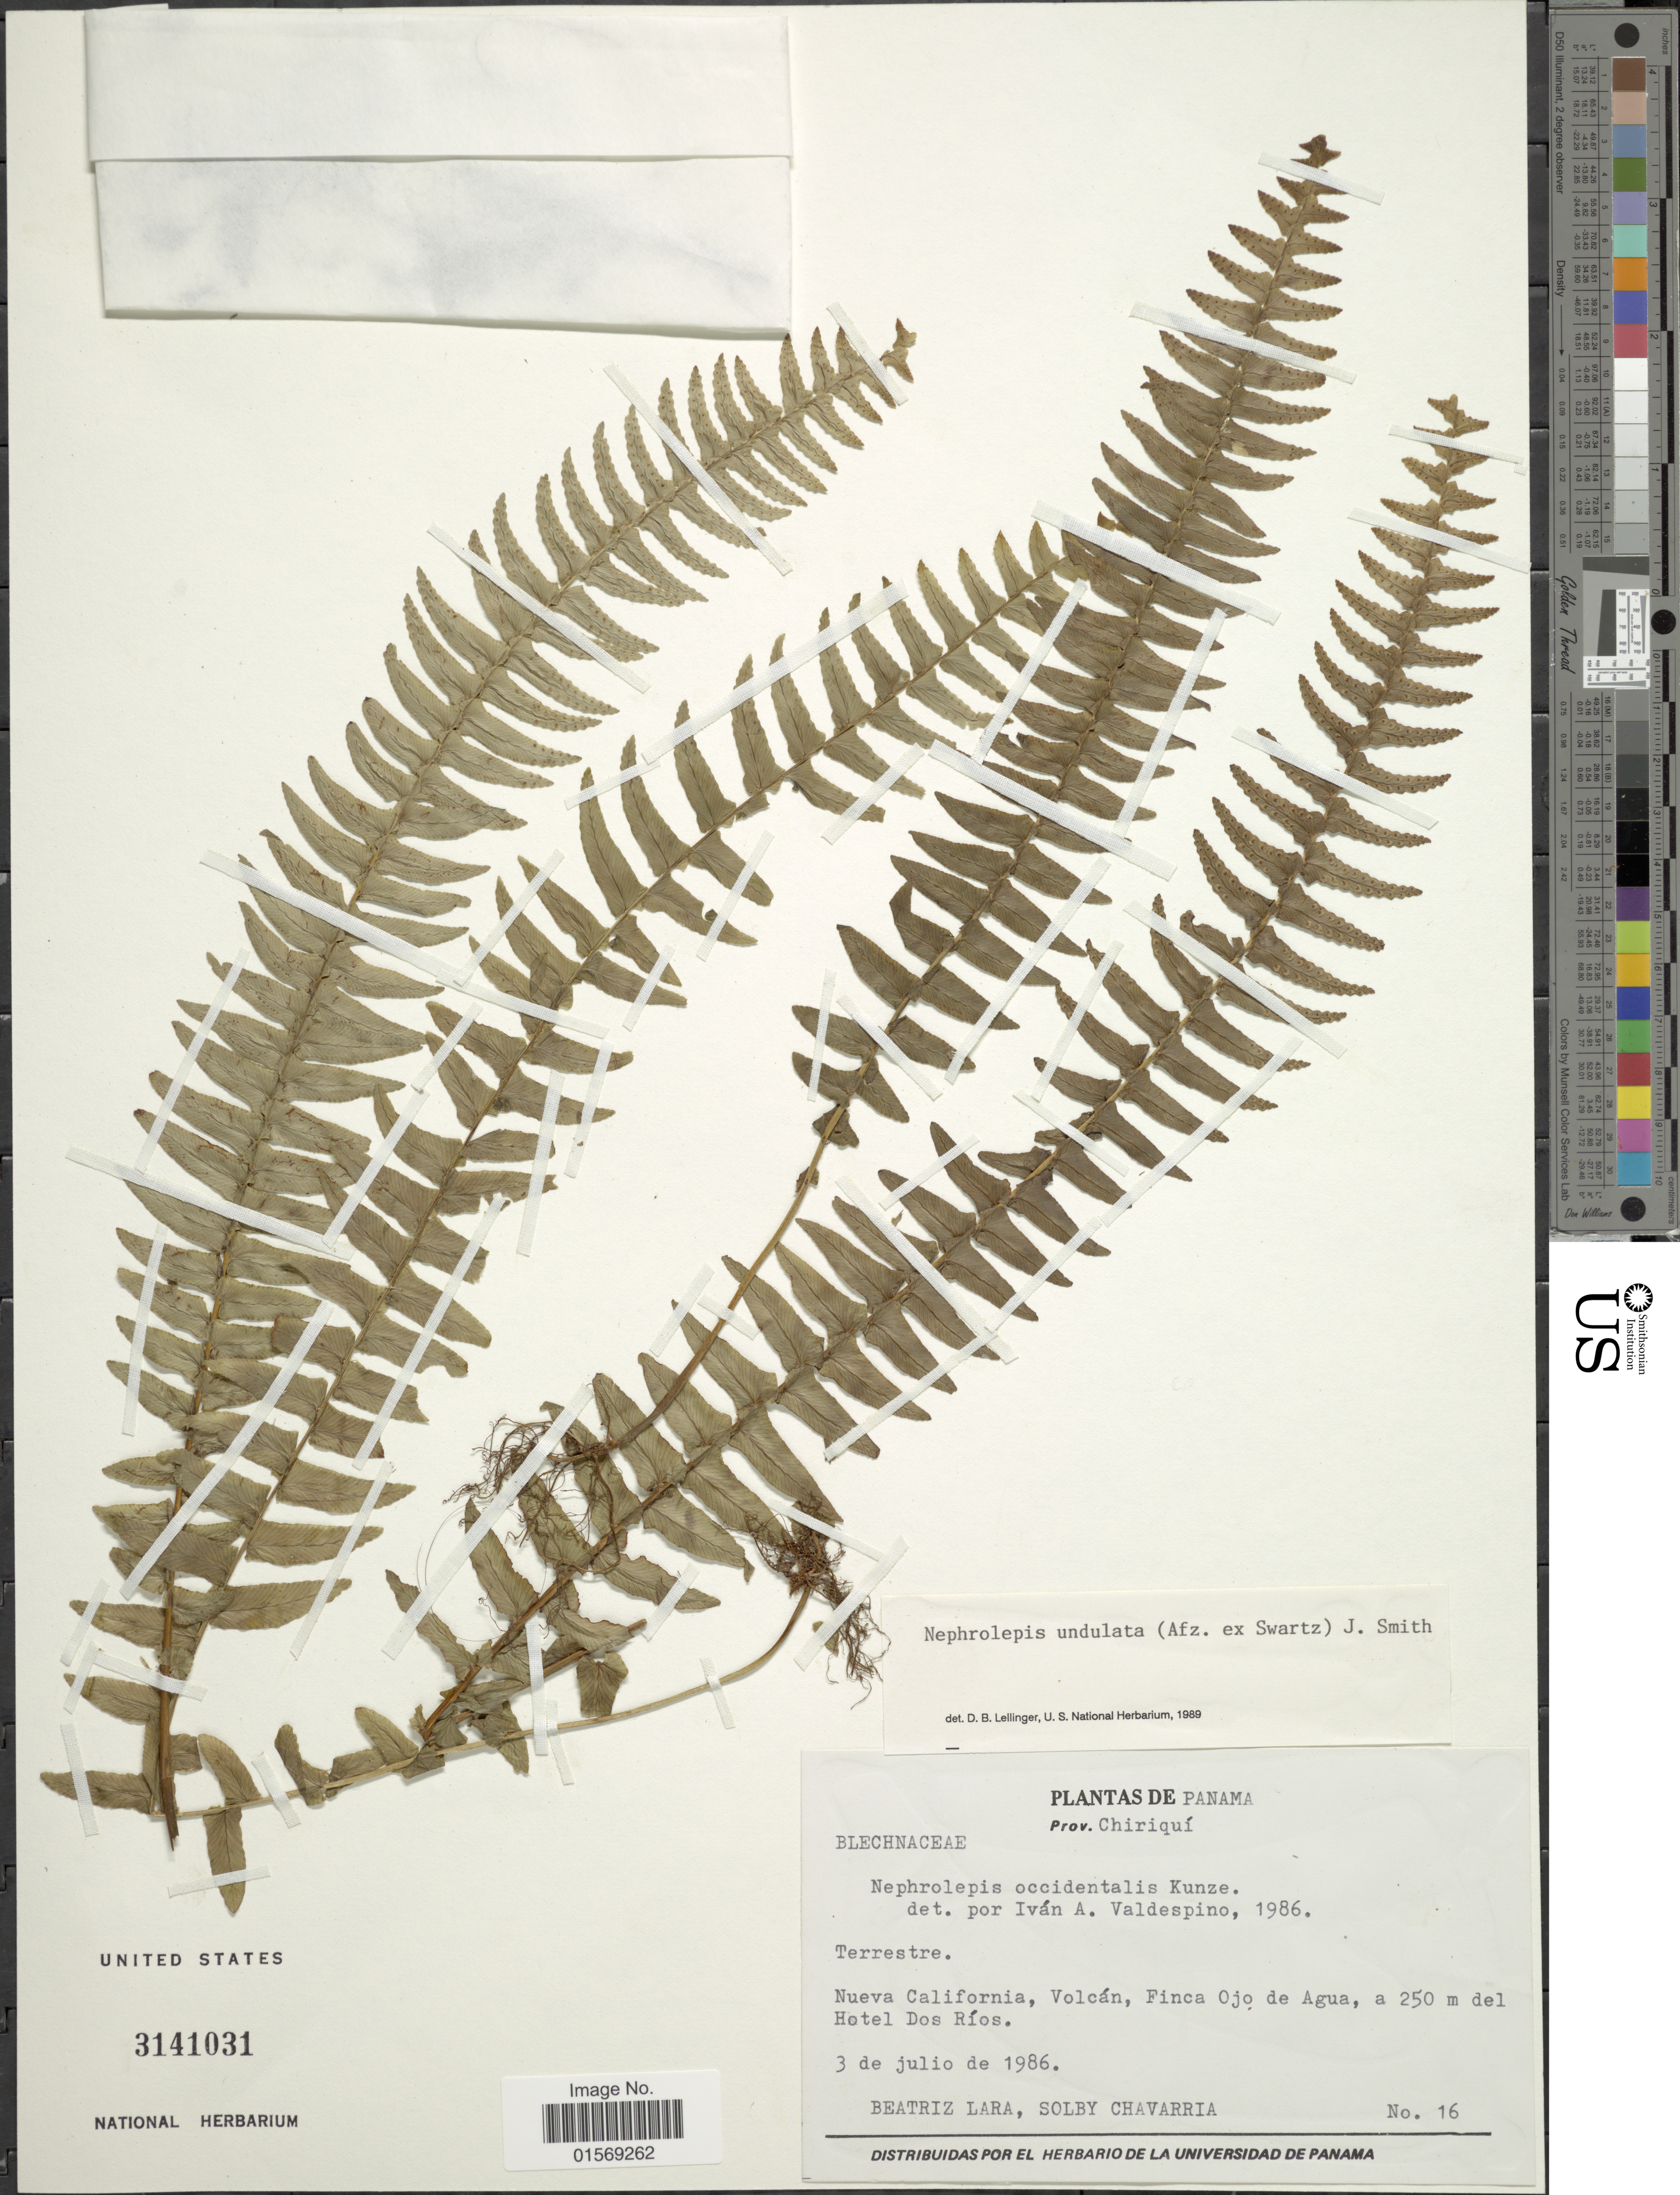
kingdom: Plantae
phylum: Tracheophyta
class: Polypodiopsida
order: Polypodiales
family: Nephrolepidaceae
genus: Nephrolepis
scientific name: Nephrolepis undulata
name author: J. Sm.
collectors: B. Lara & S. Chavarria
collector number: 16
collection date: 1986-07-03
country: Panama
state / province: Chiriqui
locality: Panama, Prov. Chiriqui. Nueva California, Volcan, Finca Ojo de Agua. Hotel Dos Rios.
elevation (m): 250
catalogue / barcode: US 3141031